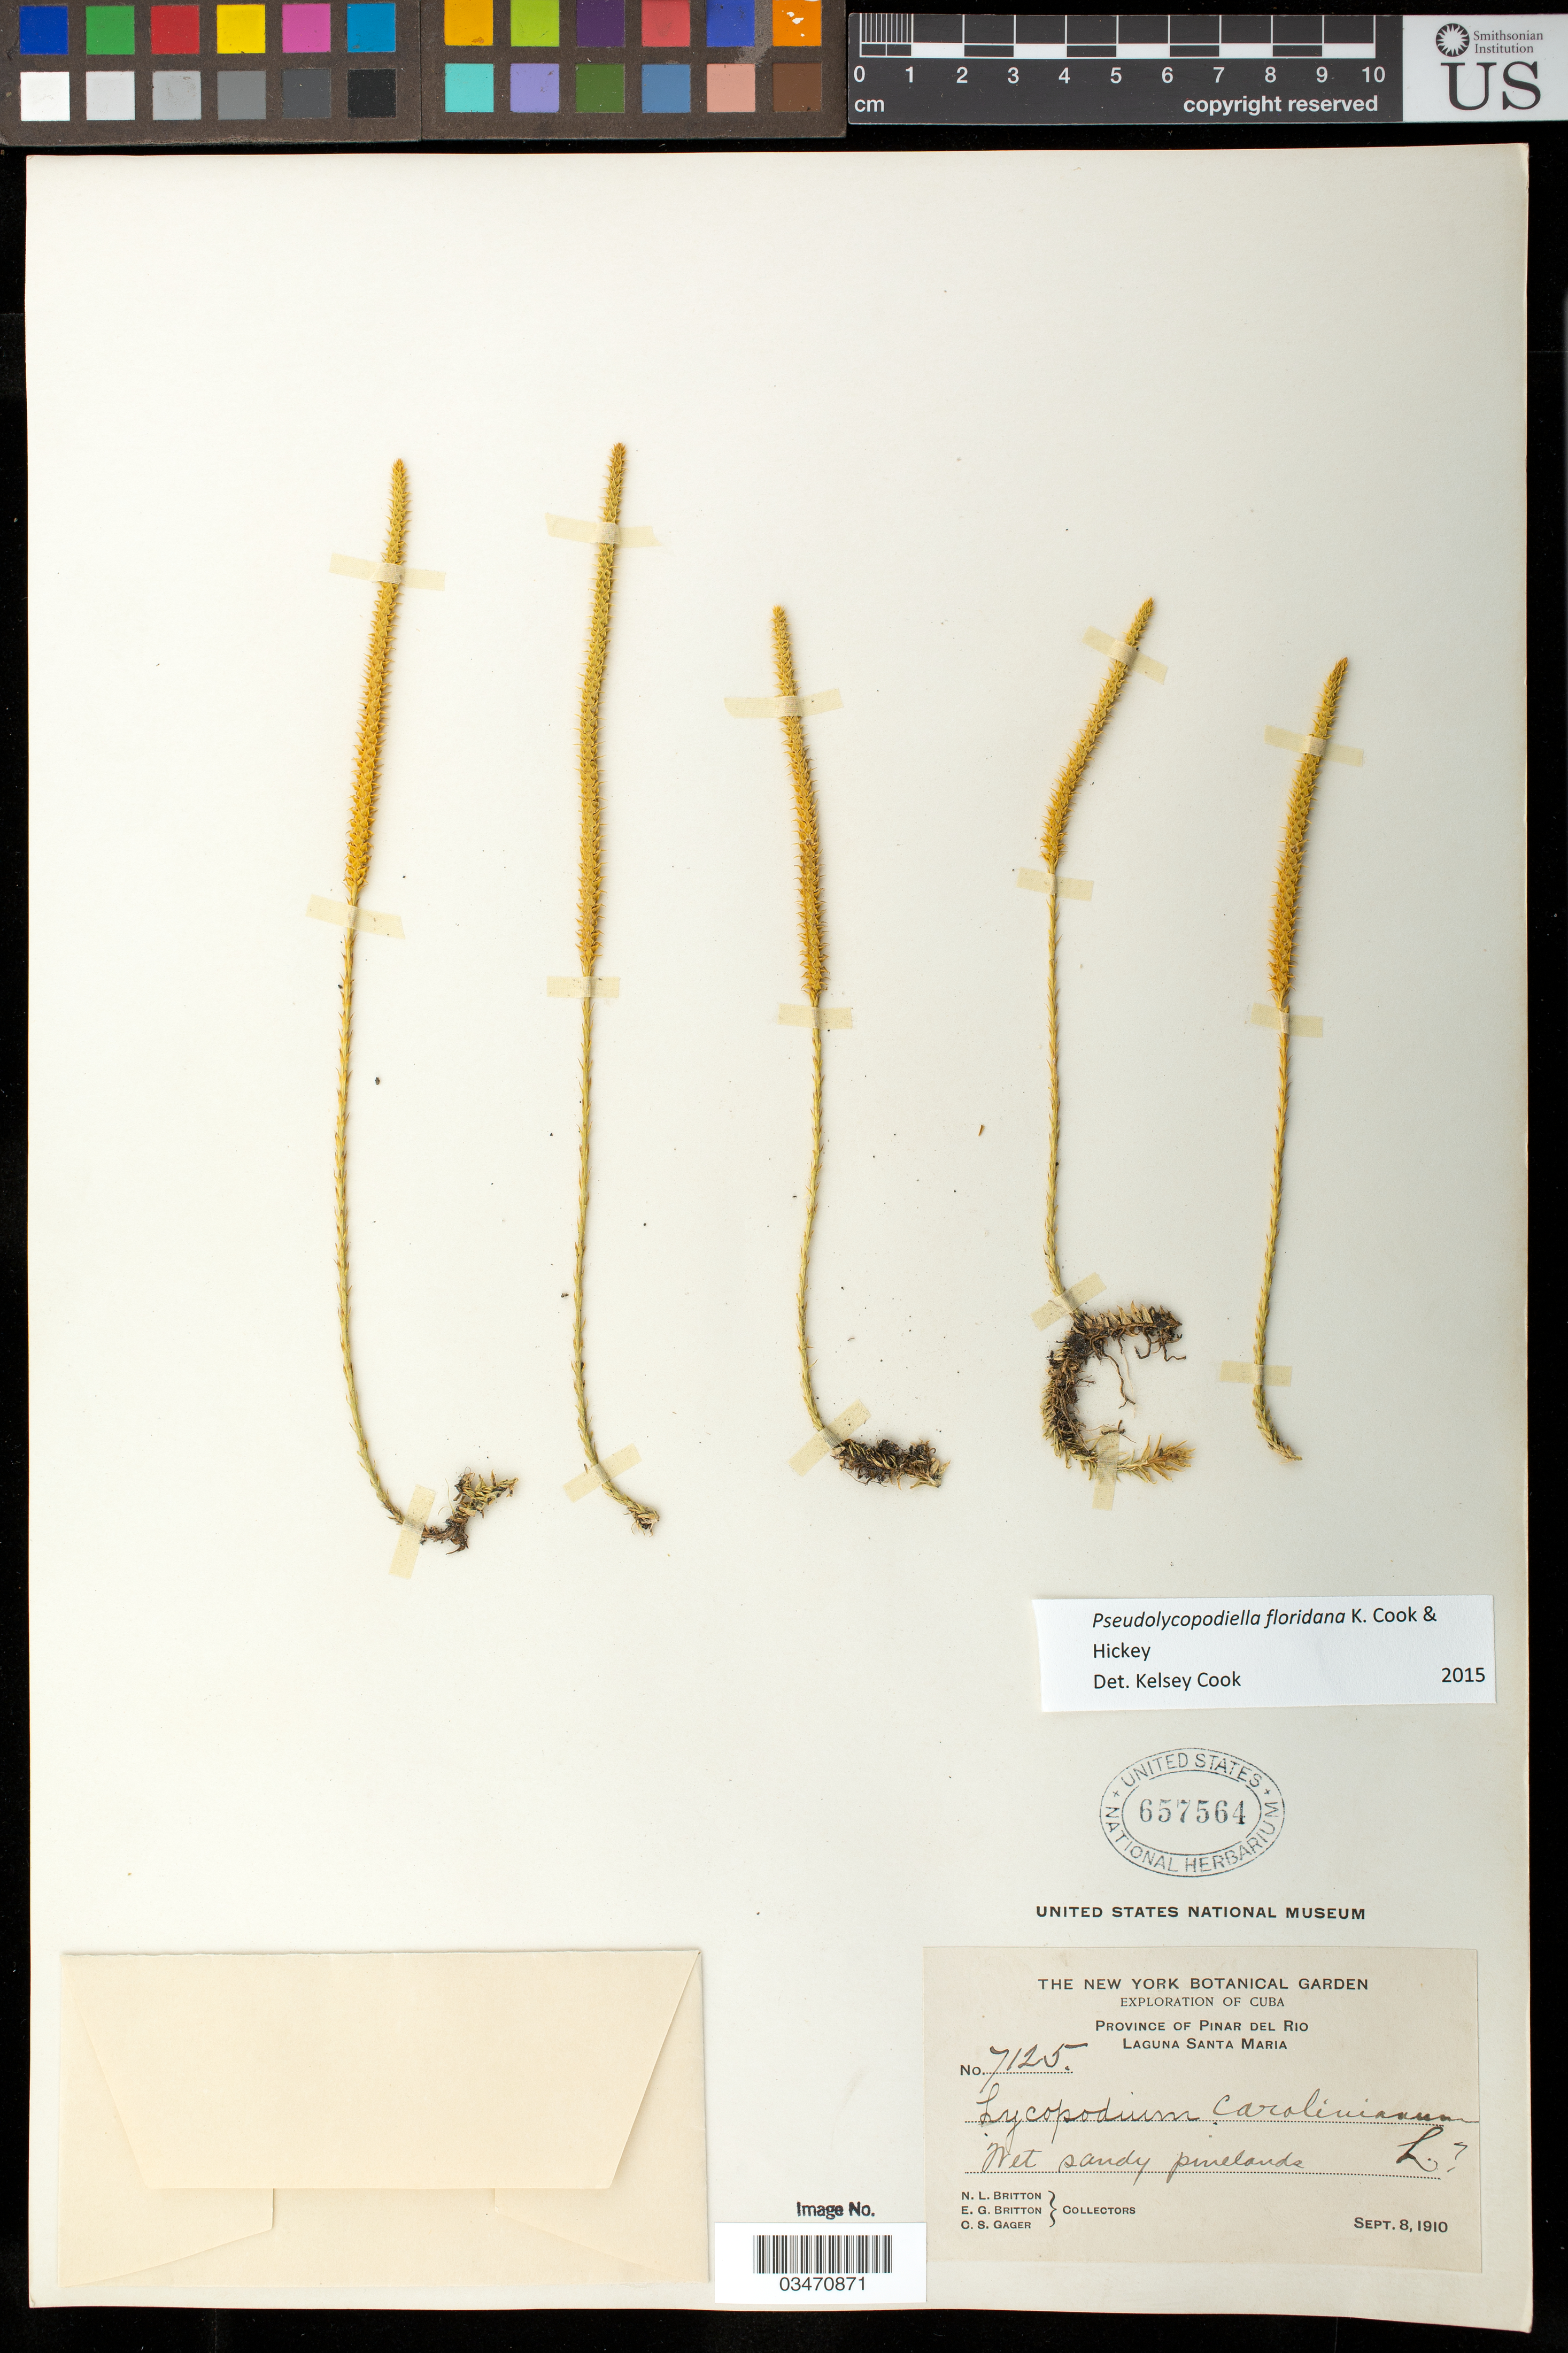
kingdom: Plantae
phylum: Tracheophyta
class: Lycopodiopsida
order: Lycopodiales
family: Lycopodiaceae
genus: Pseudolycopodiella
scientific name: Pseudolycopodiella floridanum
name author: K. Cook & Hickey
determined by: Cook, K.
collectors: E. G. Britton, N. Britton & C. Gager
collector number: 7125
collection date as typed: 08 Sep 1910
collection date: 1910-09-08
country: Cuba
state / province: Pinar del Rio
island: Cuba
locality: Laguna Santa Maria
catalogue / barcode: US 657564